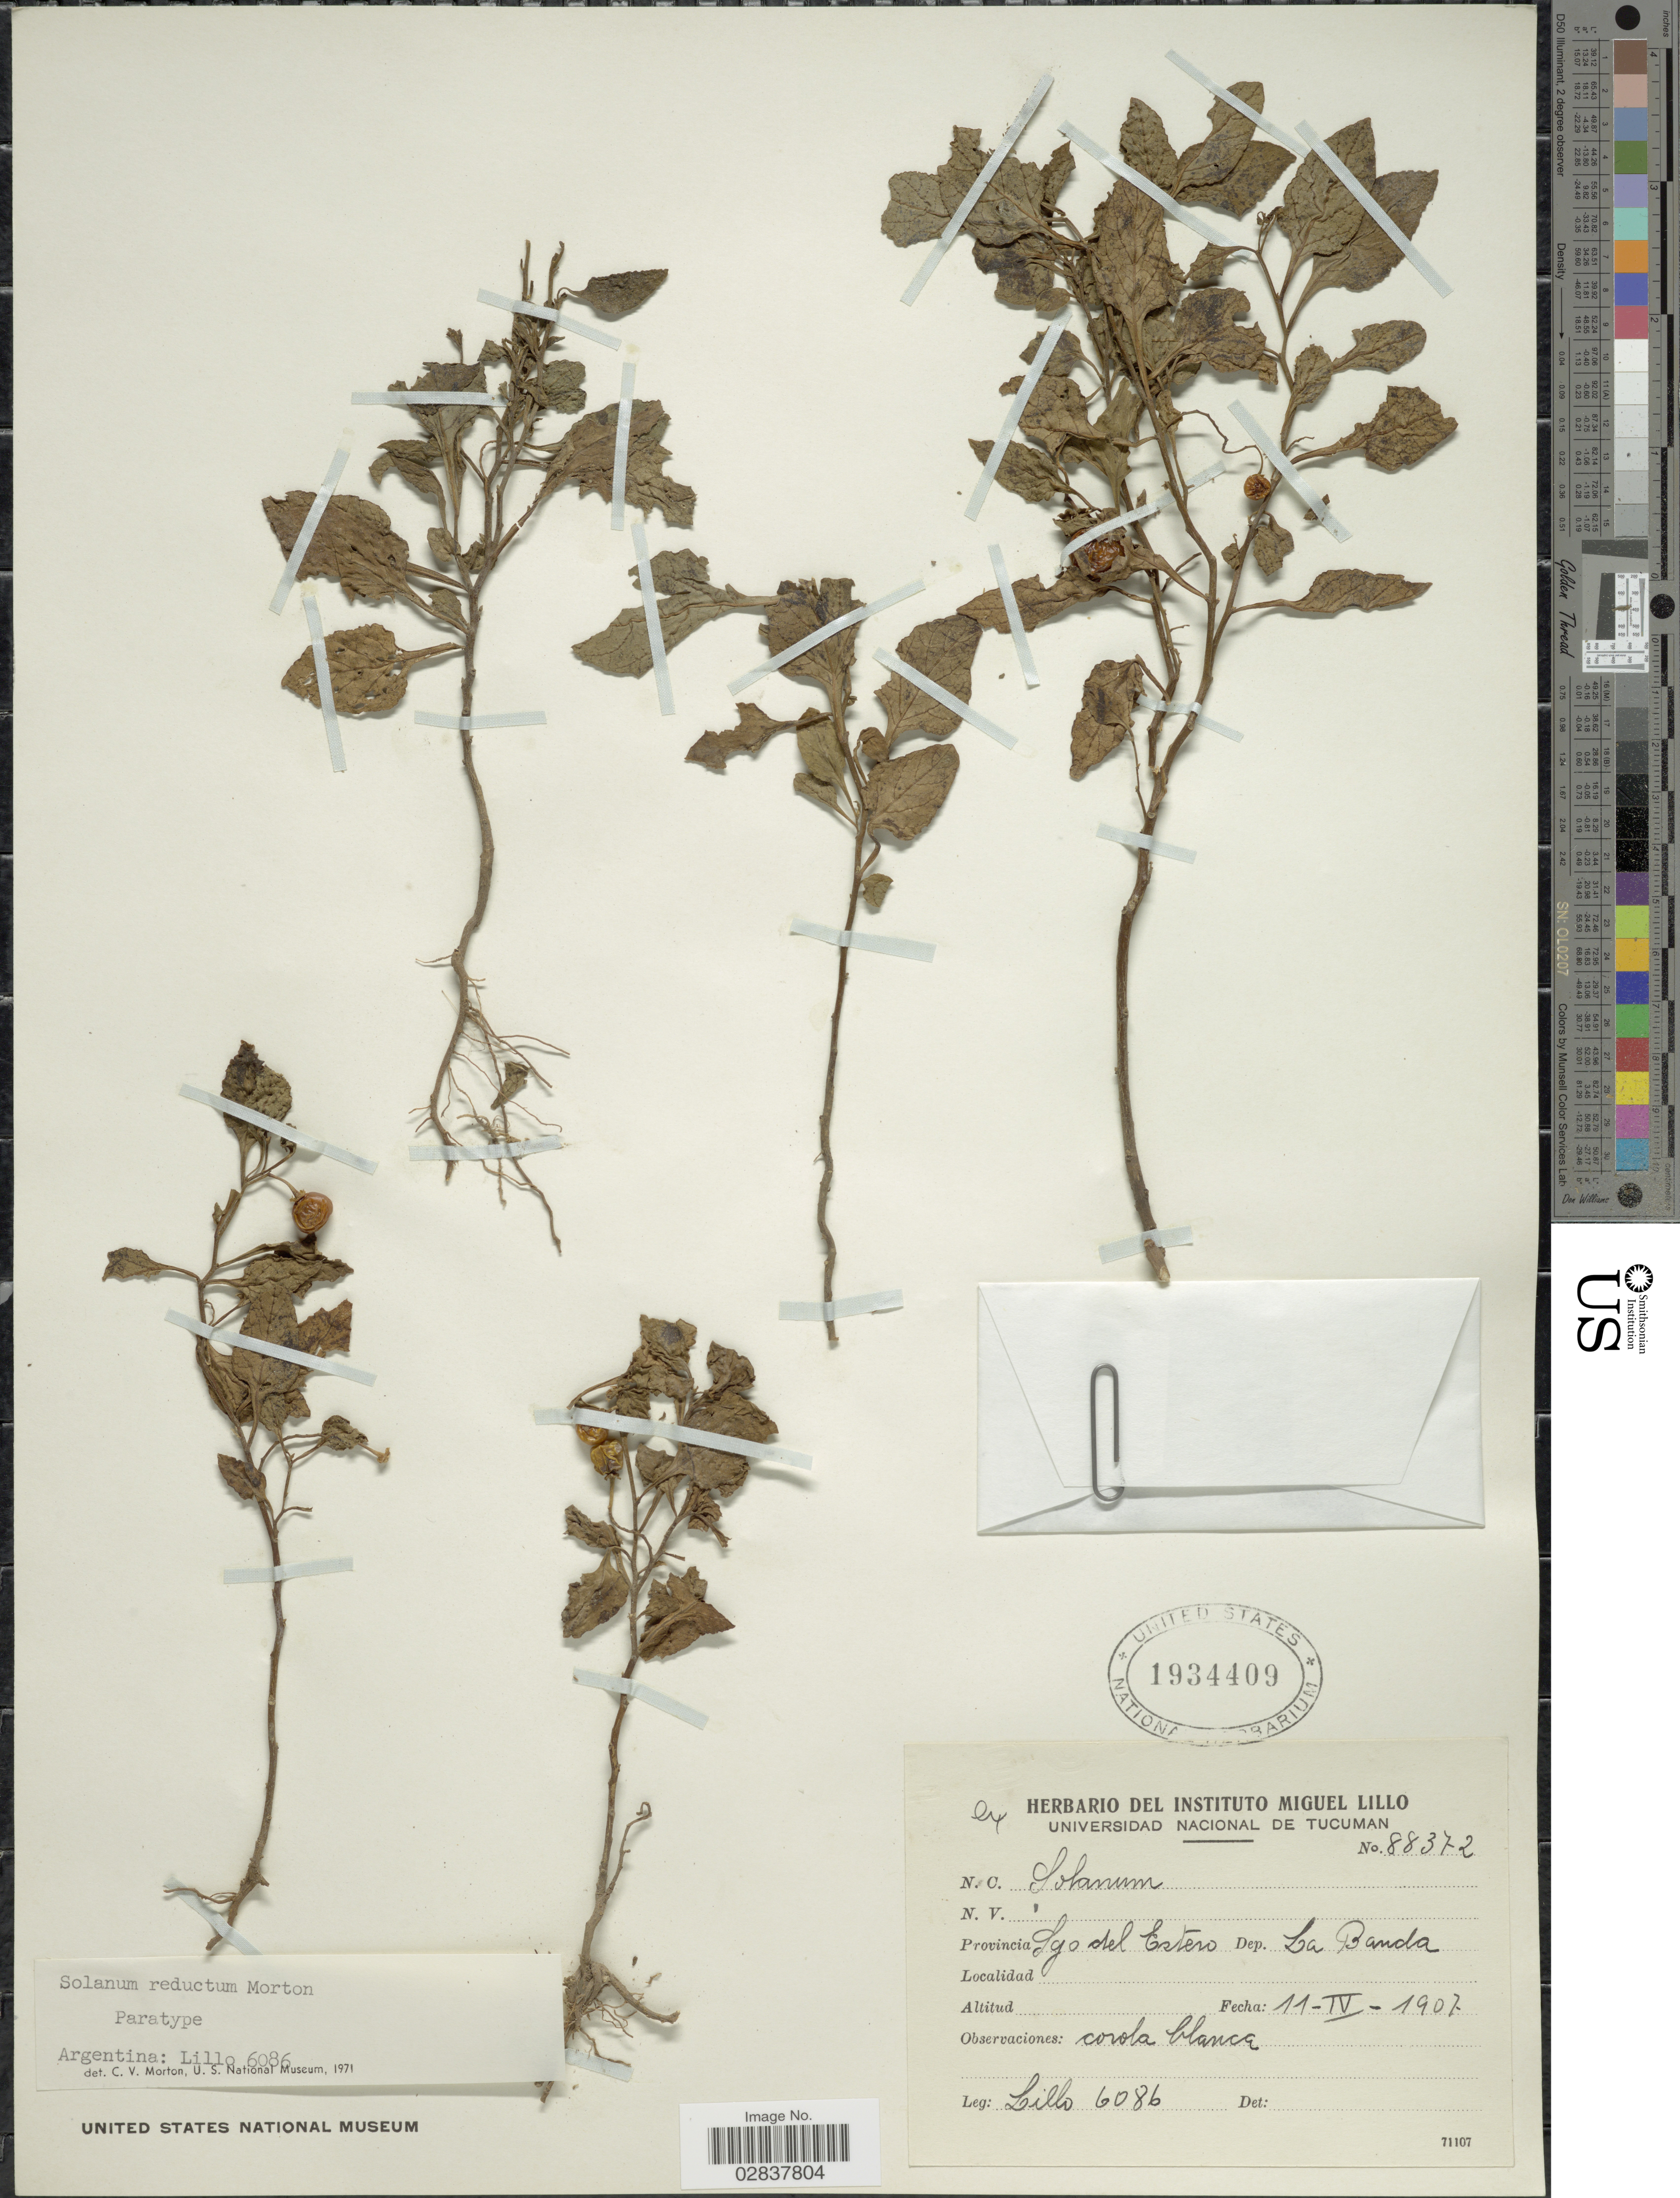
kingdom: Plantae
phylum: Tracheophyta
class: Magnoliopsida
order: Solanales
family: Solanaceae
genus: Solanum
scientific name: Solanum reductum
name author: C.V. Morton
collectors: M. Lillo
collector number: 6086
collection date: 1907-04-11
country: Argentina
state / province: Santiago del Estero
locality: Dep. La Banda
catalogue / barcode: US 1934409